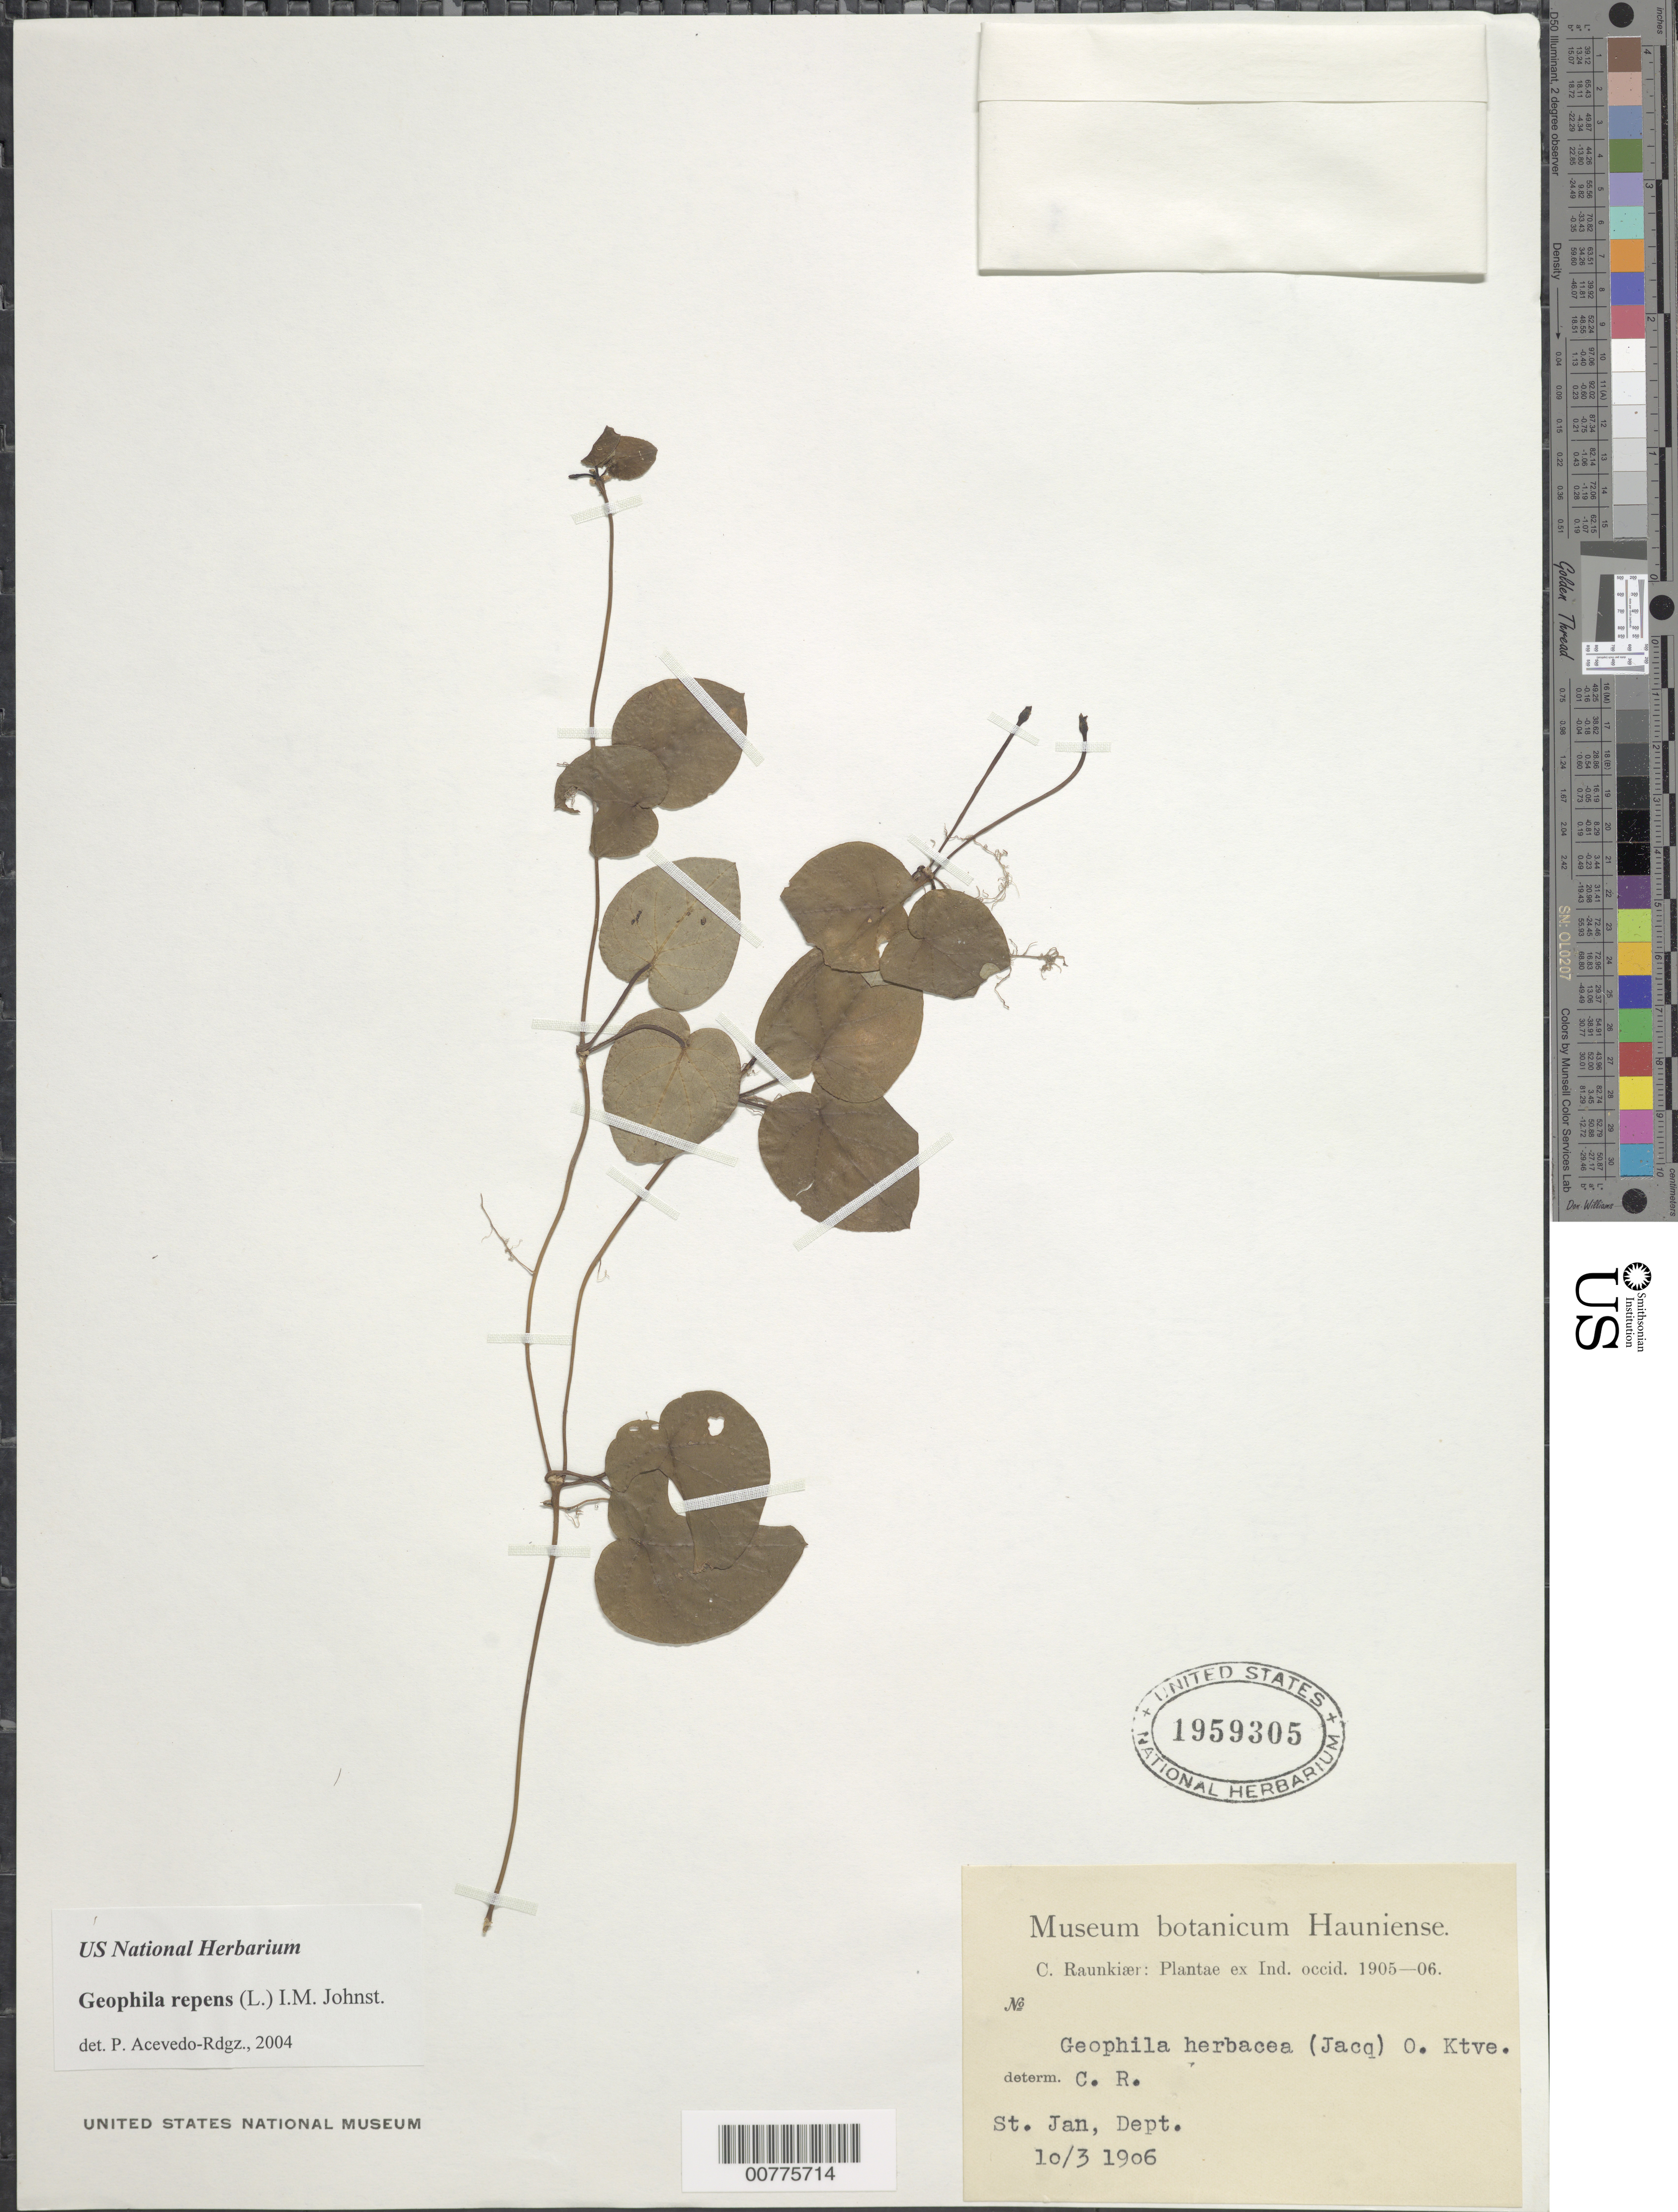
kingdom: Plantae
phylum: Tracheophyta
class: Magnoliopsida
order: Gentianales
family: Rubiaceae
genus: Geophila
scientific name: Geophila repens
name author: (L.) I.M. Johnst.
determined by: Acevedo-Rodríguez, P., (BOT), Smithsonian Institution - National Museum of Natural History (UNITED STATES)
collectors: C. Raunkiær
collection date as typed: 10 Mar 1906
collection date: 1906-03-10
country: U.S. Virgin Islands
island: St. John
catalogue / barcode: US 1959305